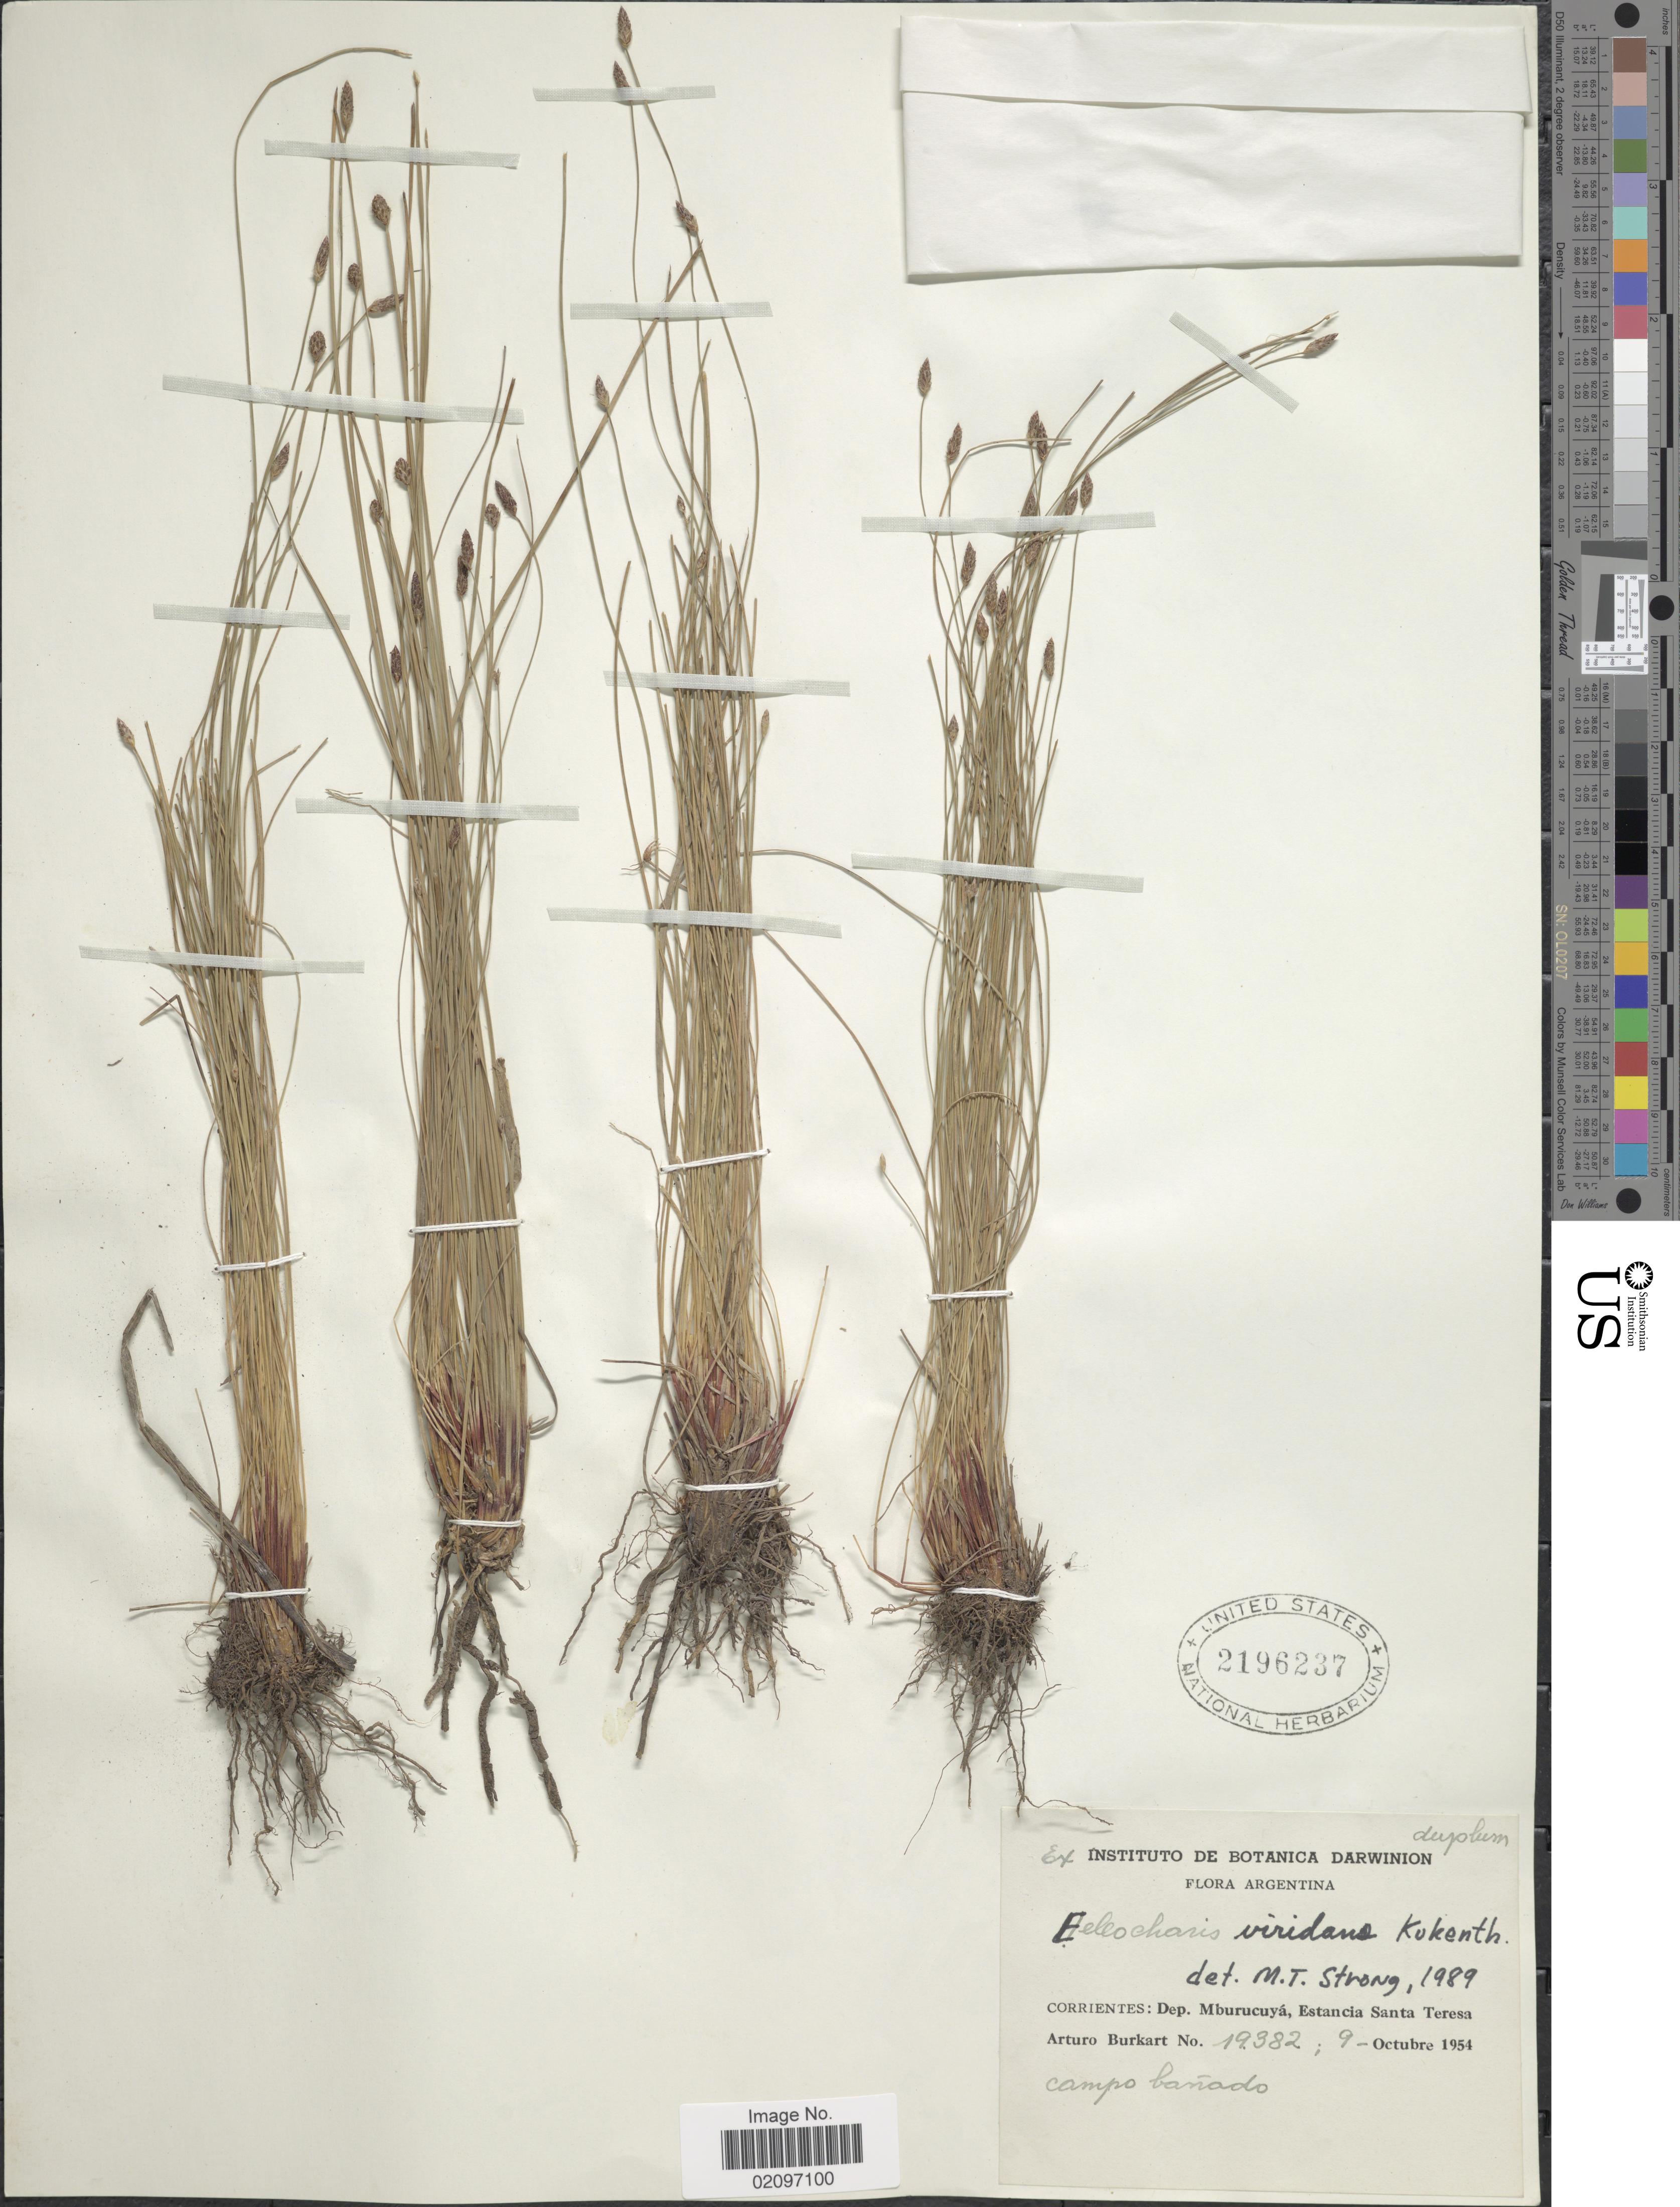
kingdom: Plantae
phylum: Tracheophyta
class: Liliopsida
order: Poales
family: Cyperaceae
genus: Eleocharis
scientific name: Eleocharis viridans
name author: Kük. ex Osten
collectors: A. E. Burkart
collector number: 19382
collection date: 1954-10-09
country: Argentina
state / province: Corrientes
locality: Corrientes, Dep. Mburucuya, Estancia Santa Teresa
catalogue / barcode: US 2196237